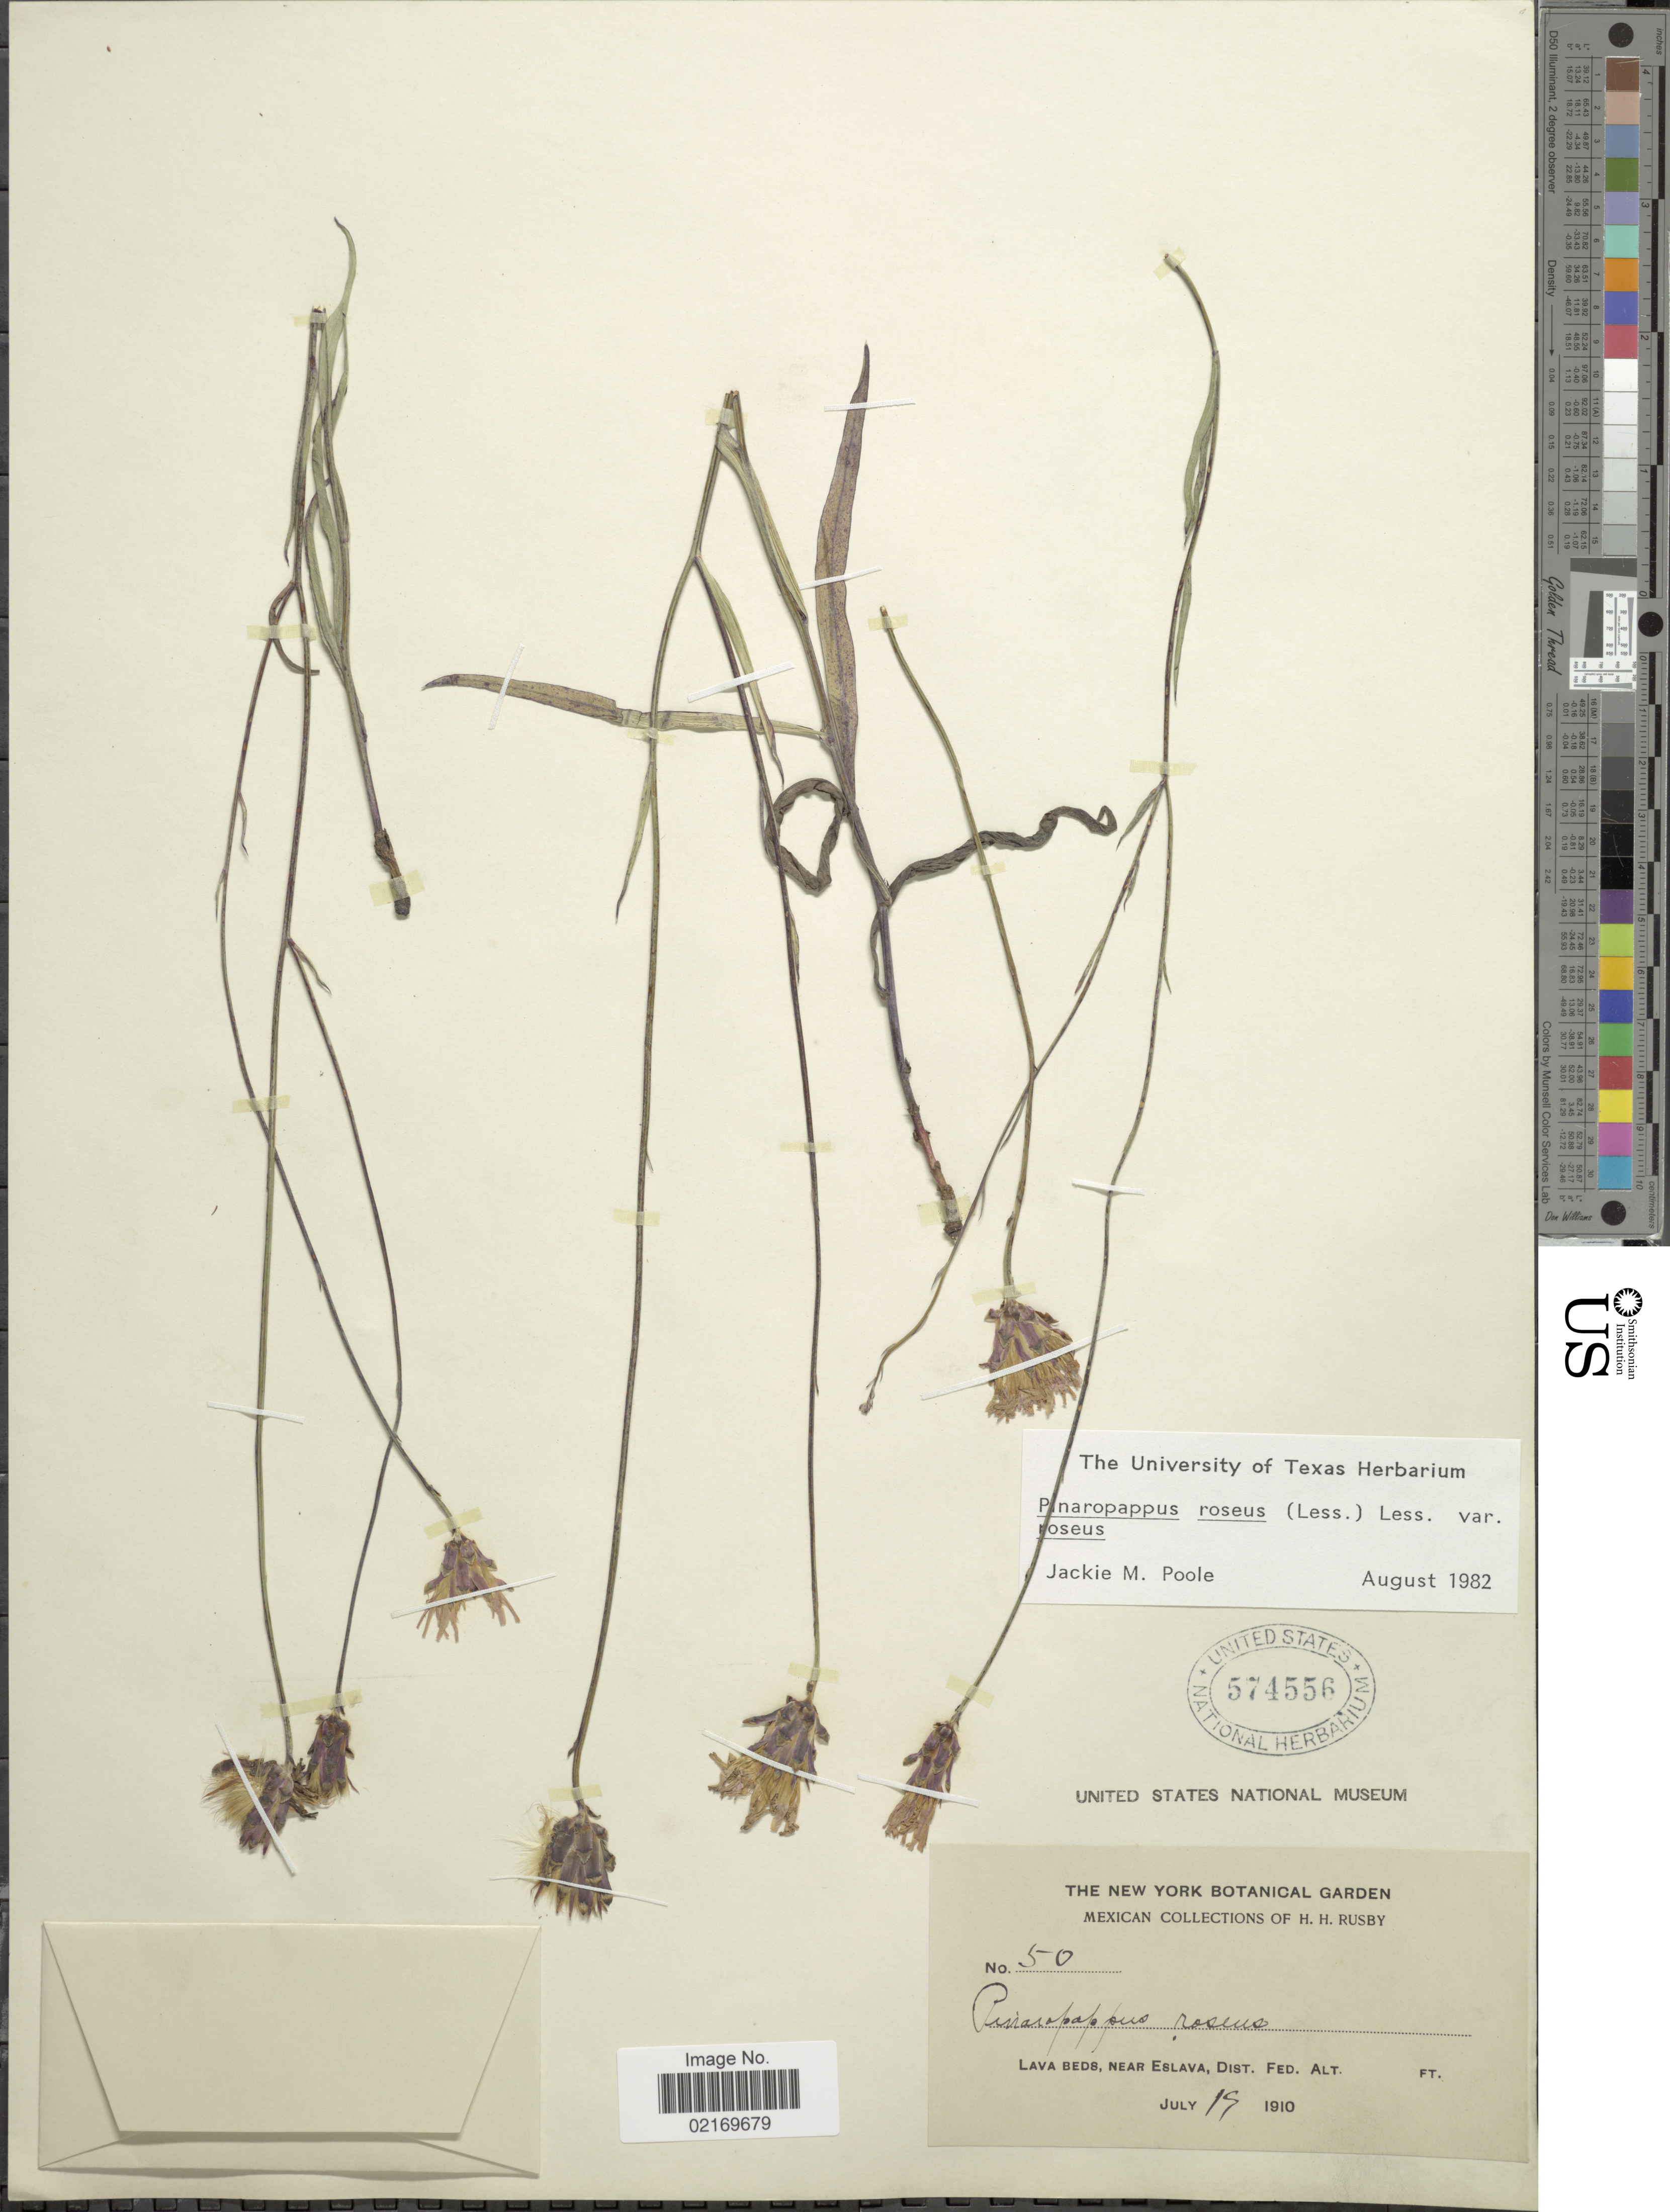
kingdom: Plantae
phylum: Tracheophyta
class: Magnoliopsida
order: Asterales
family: Asteraceae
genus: Pinaropappus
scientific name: Pinaropappus roseus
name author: Less.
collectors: H. H. Rusby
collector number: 50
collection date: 1910-07-19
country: Mexico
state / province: Distrito Federal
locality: Lava beds, near Eslava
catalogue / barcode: US 574556